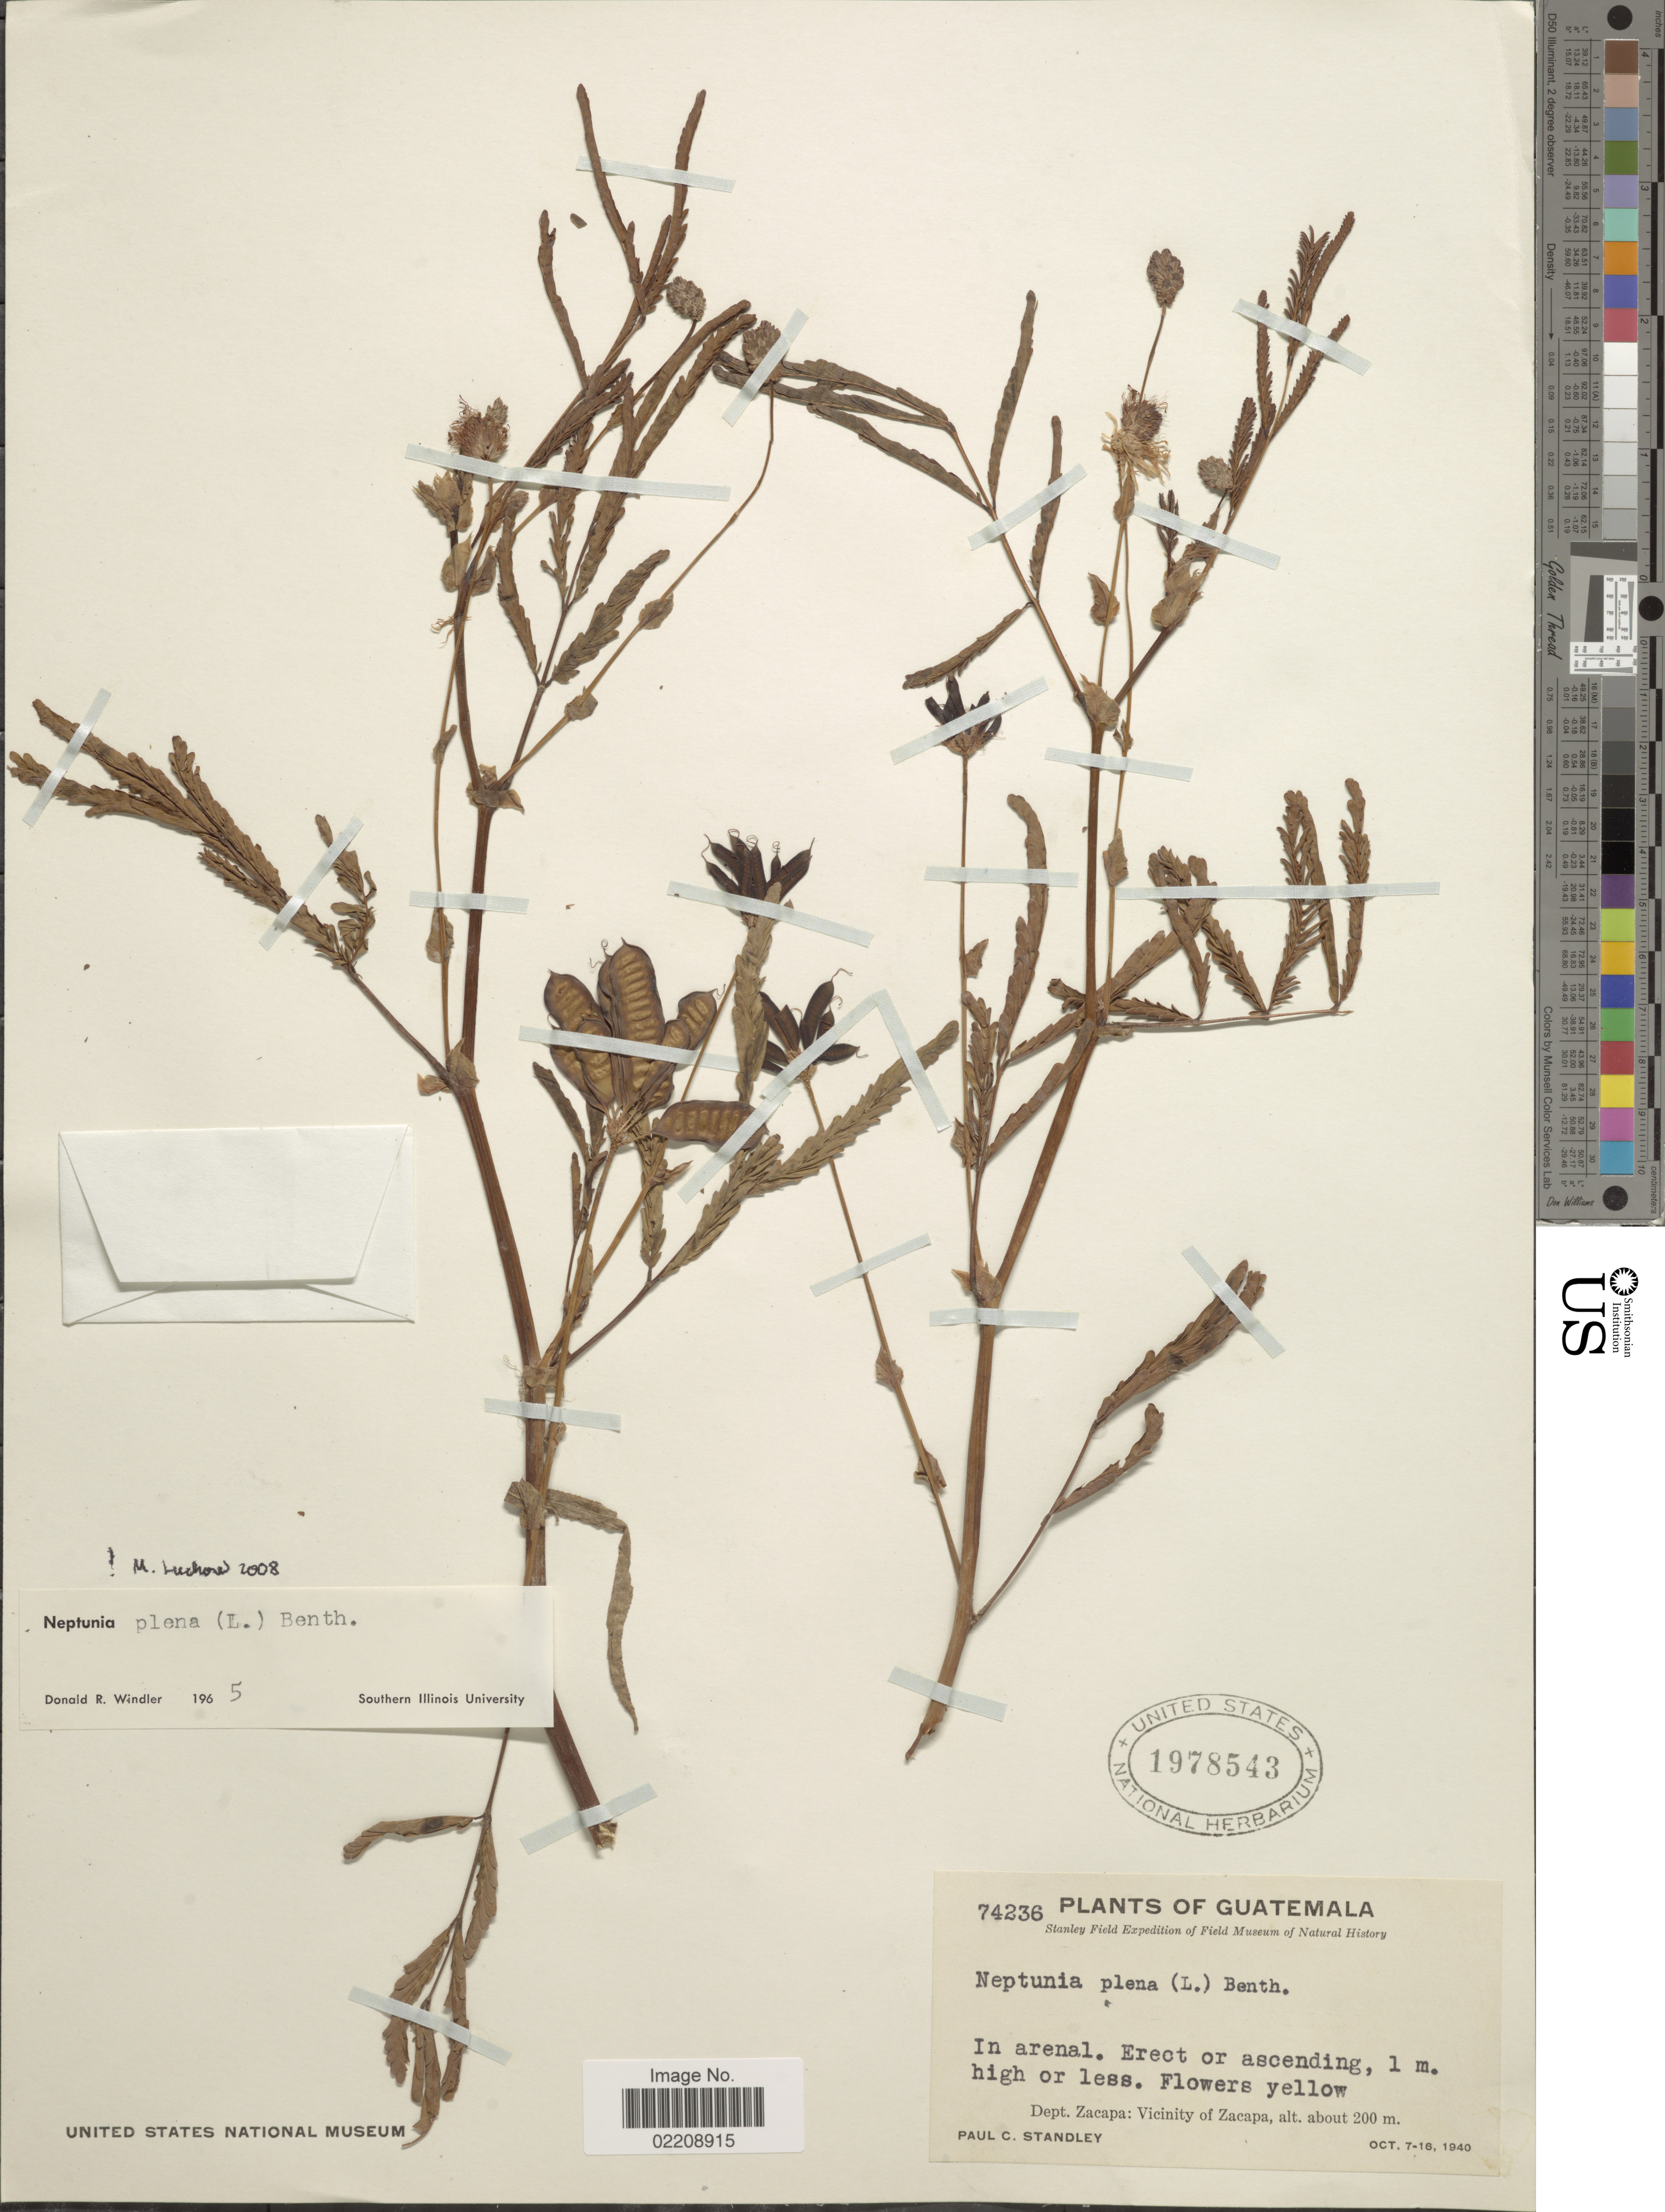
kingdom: Plantae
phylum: Tracheophyta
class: Magnoliopsida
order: Fabales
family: Fabaceae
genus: Neptunia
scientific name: Neptunia plena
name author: (L.) Benth.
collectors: P. C. Standley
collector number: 74236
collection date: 1940-10-07/1940-10-16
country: Guatemala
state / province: Zacapa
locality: Vicinity of Zacapa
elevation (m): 200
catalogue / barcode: US 1978543